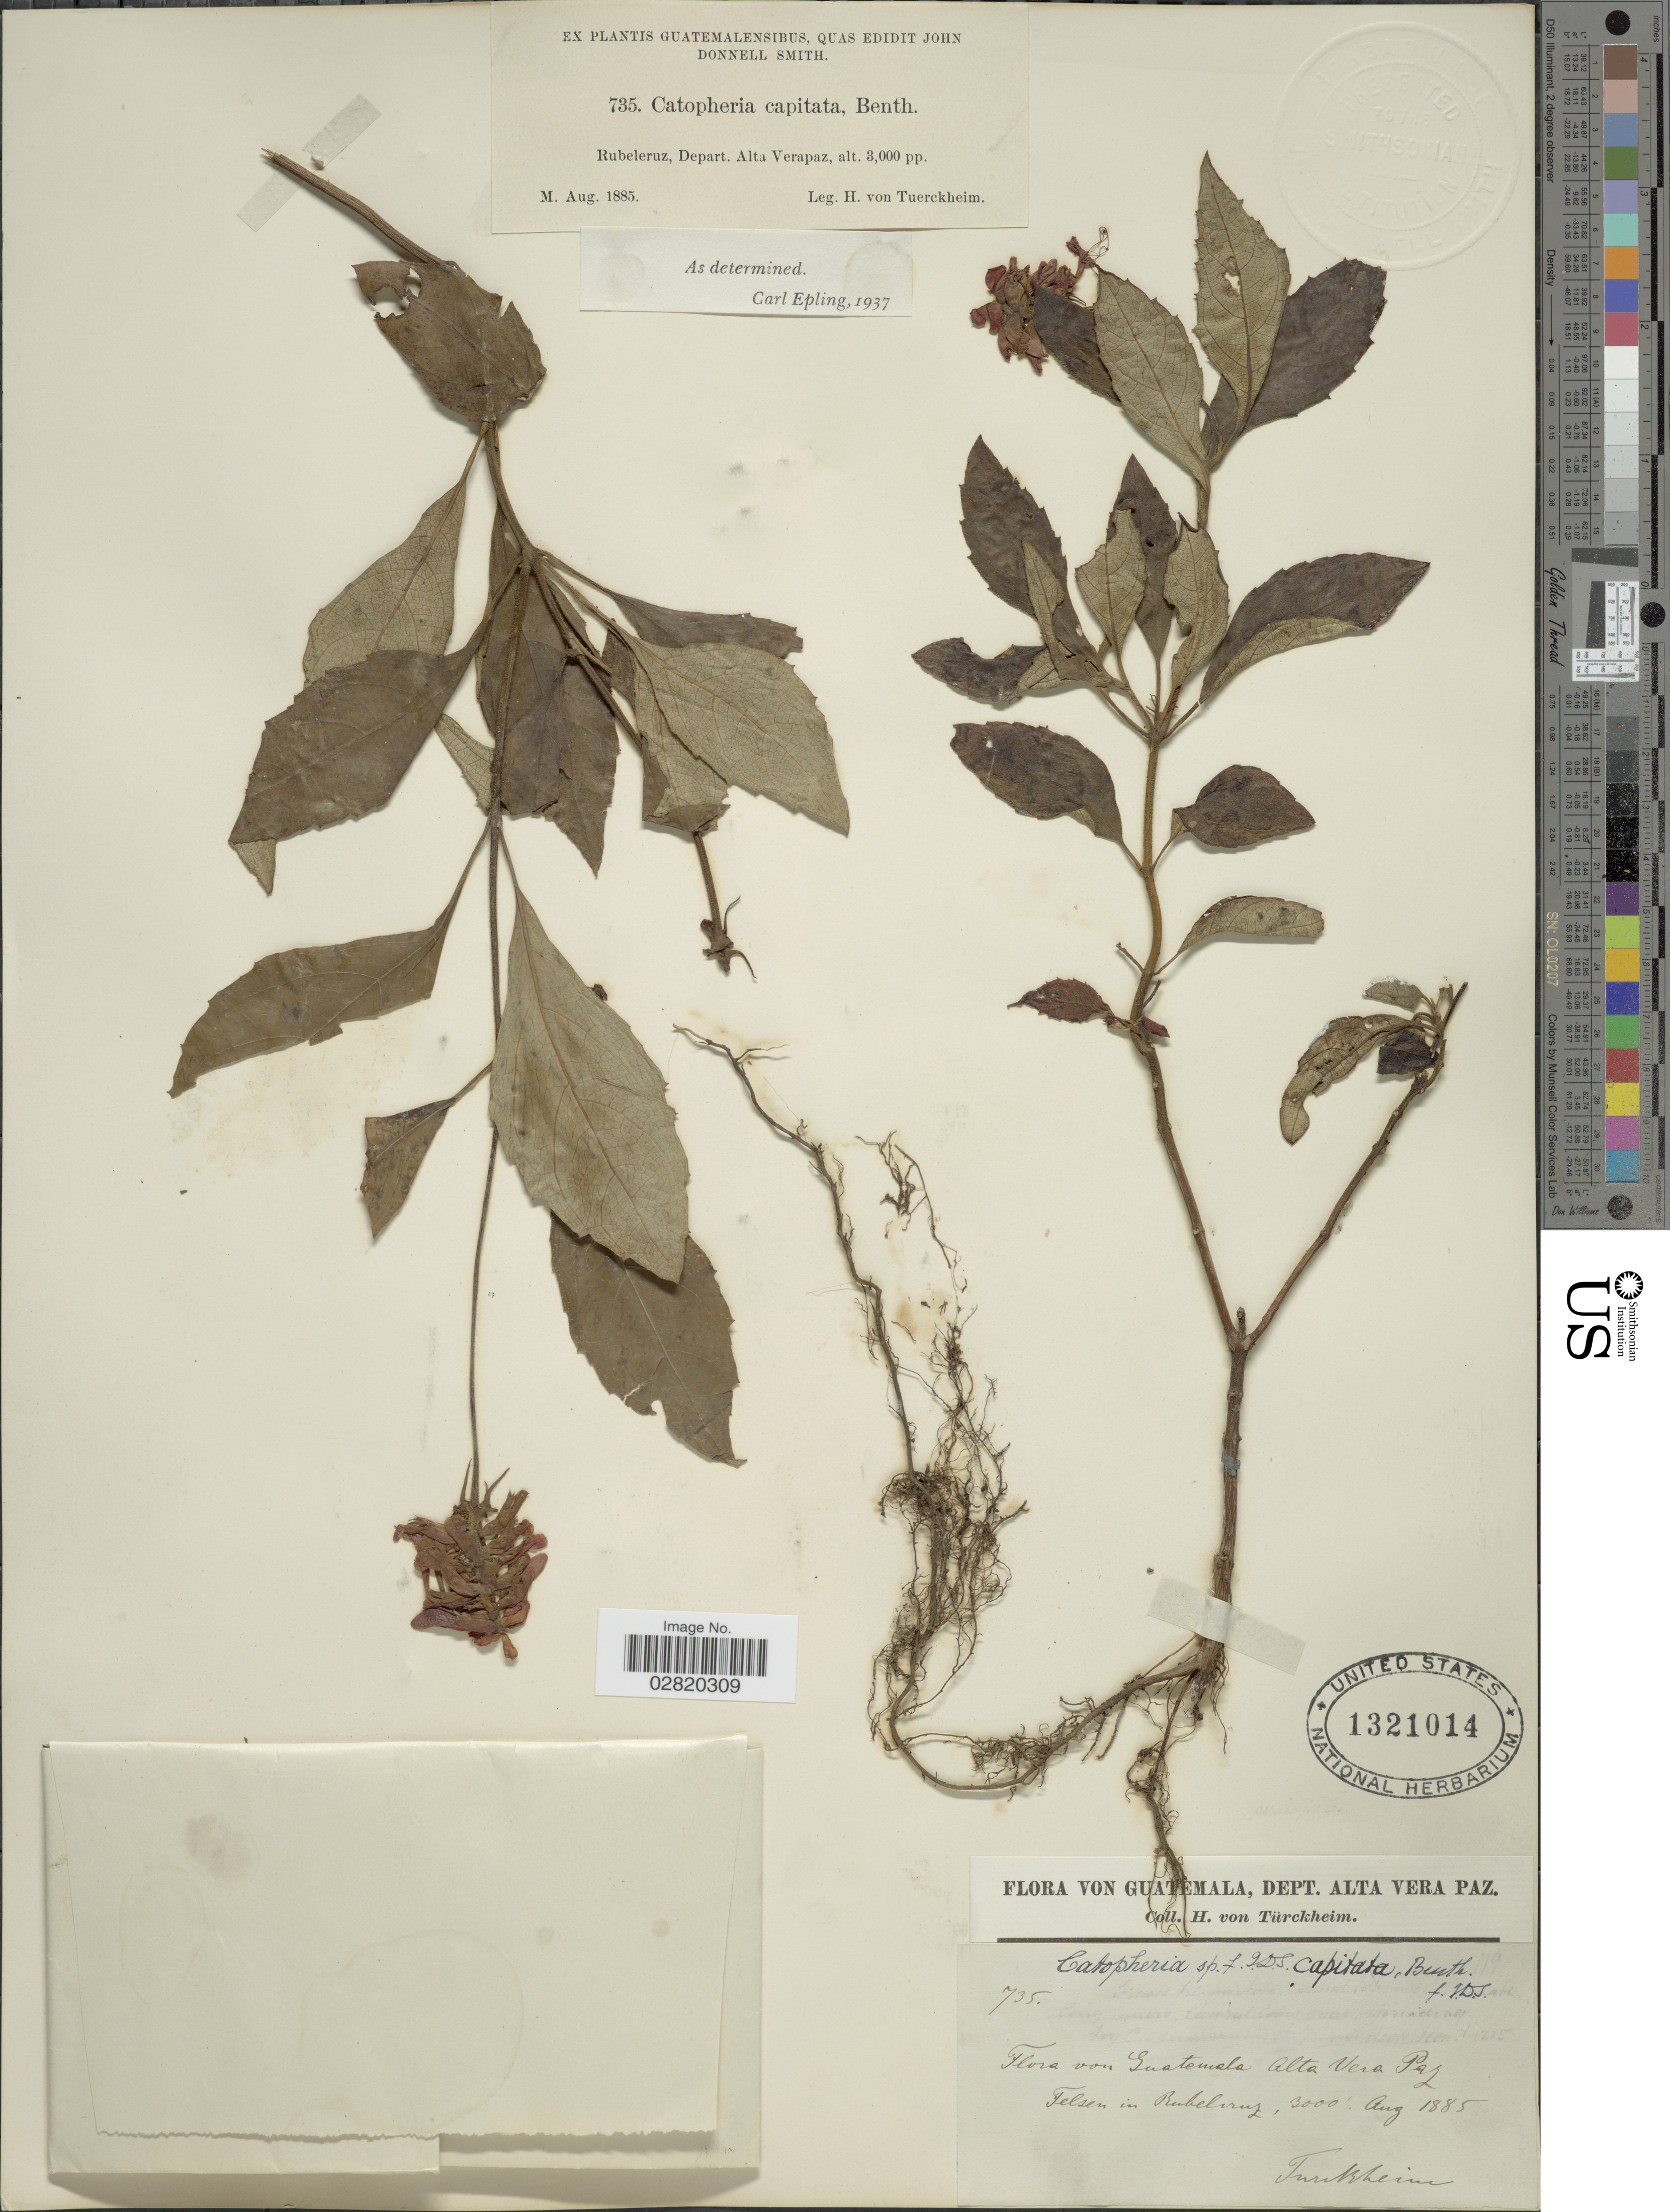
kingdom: Plantae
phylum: Tracheophyta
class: Magnoliopsida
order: Lamiales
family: Lamiaceae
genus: Catoferia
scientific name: Catoferia capitata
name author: Benth.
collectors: H. von Türckheim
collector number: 735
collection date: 1885-08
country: Guatemala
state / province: Alta Verapaz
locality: Felsen in Rubelcruz, Depart. Alta Verapaz.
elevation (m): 914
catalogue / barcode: US 1321014